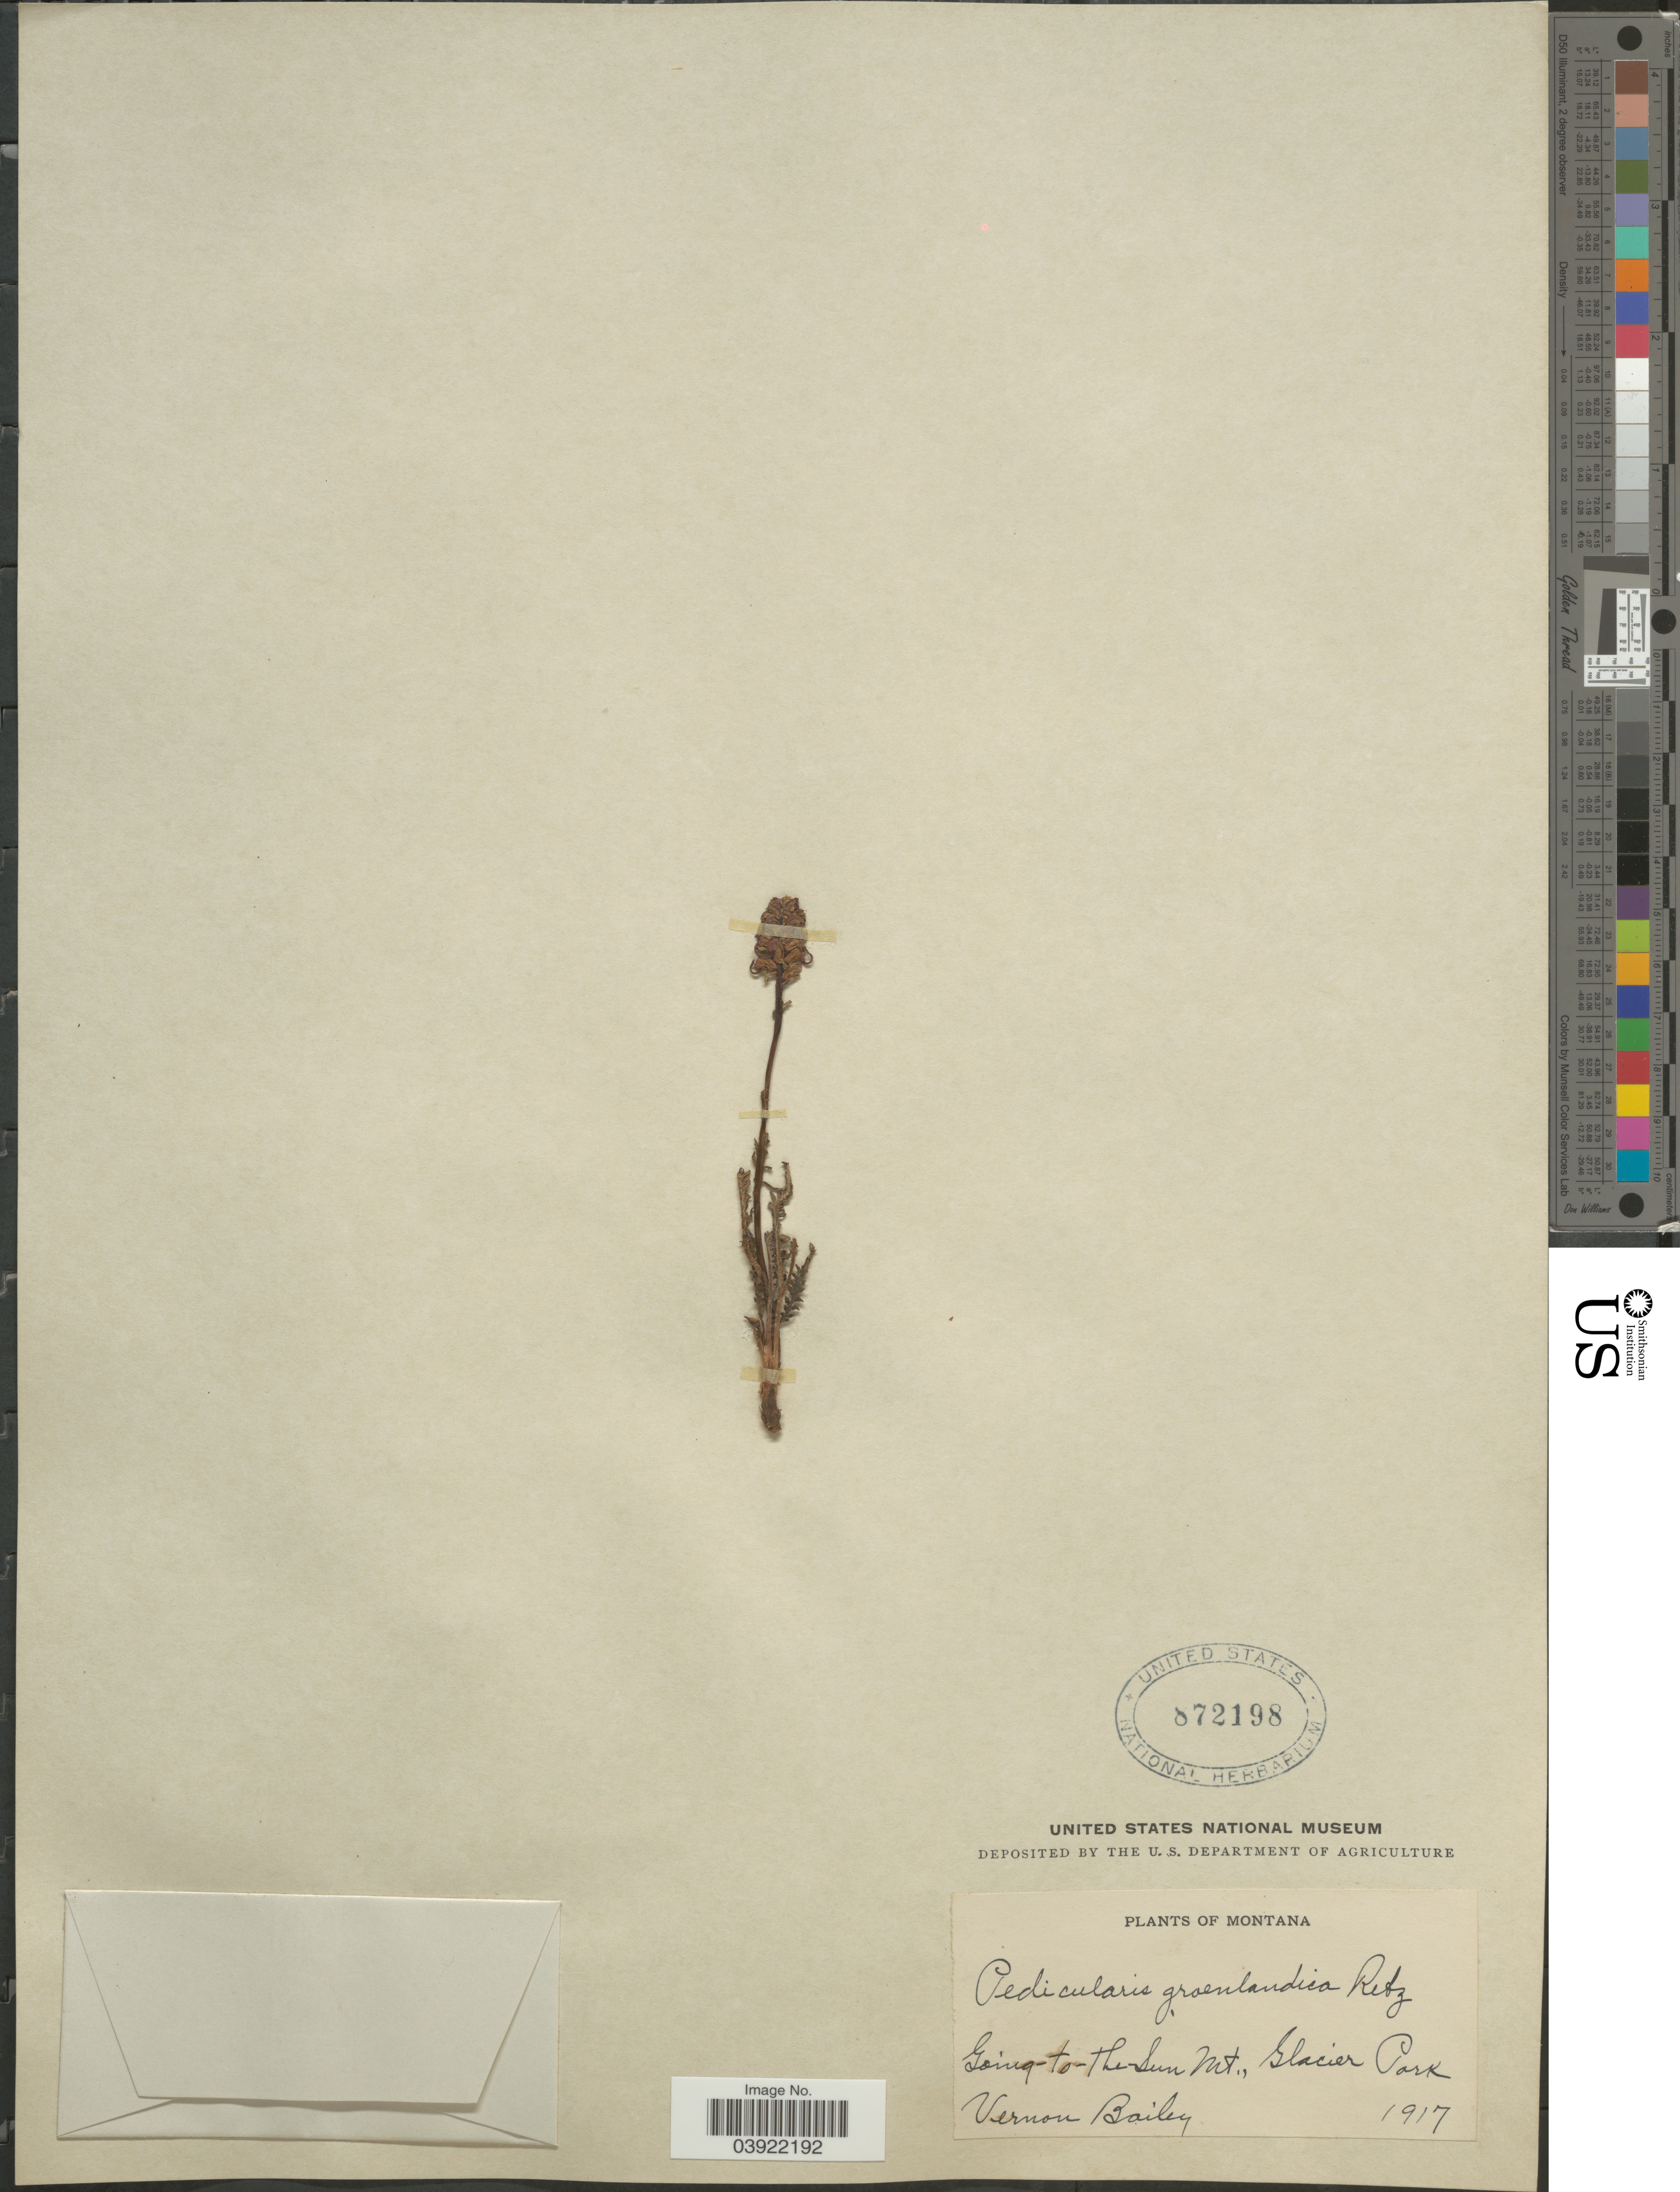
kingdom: Plantae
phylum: Tracheophyta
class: Magnoliopsida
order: Lamiales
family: Orobanchaceae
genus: Pedicularis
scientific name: Pedicularis groenlandica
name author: Retz.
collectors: V. O. Bailey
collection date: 1917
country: United States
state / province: Montana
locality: Going-to-the-Sun Mts., Glacier Park.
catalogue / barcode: US 872198